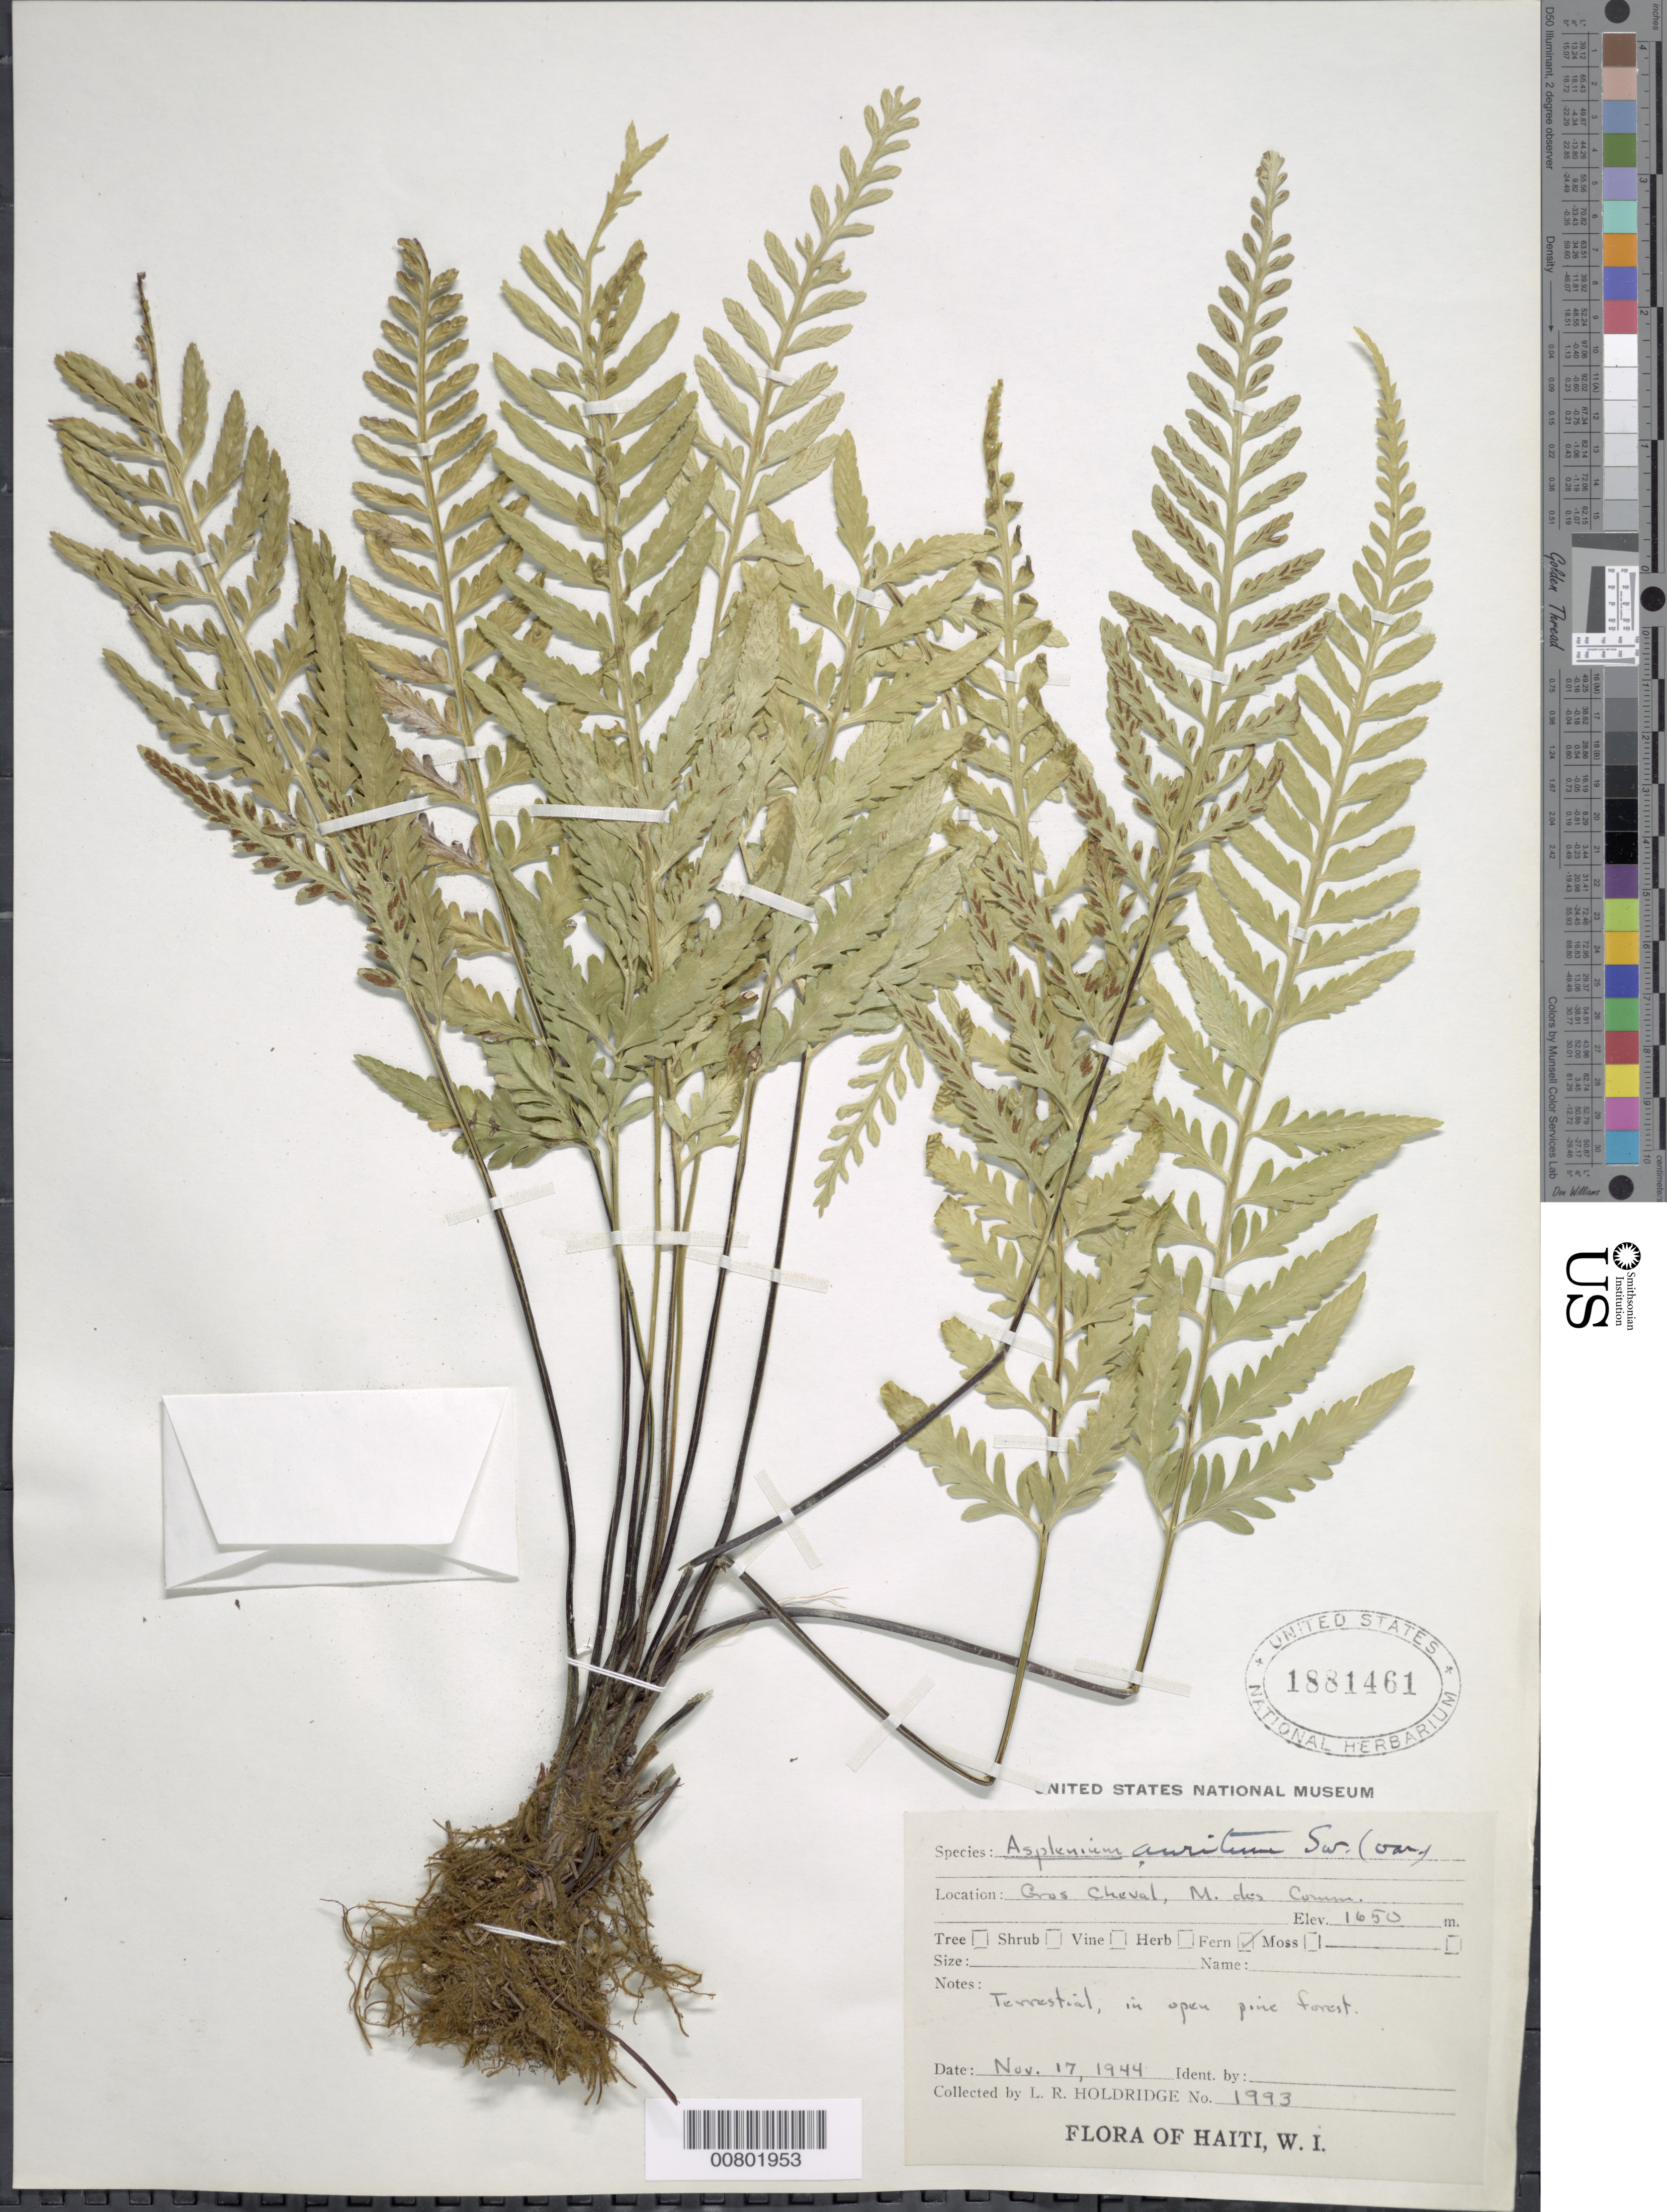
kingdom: Plantae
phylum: Tracheophyta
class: Polypodiopsida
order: Polypodiales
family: Aspleniaceae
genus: Asplenium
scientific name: Asplenium auritum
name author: Sw.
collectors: L. Holdridge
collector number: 1993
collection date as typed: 17 Nov 1944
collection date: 1944-11-17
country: Haiti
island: Hispaniola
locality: Gros Cheval, Morne des Commisaires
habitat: Open pine forest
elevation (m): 1650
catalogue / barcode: US 1881461